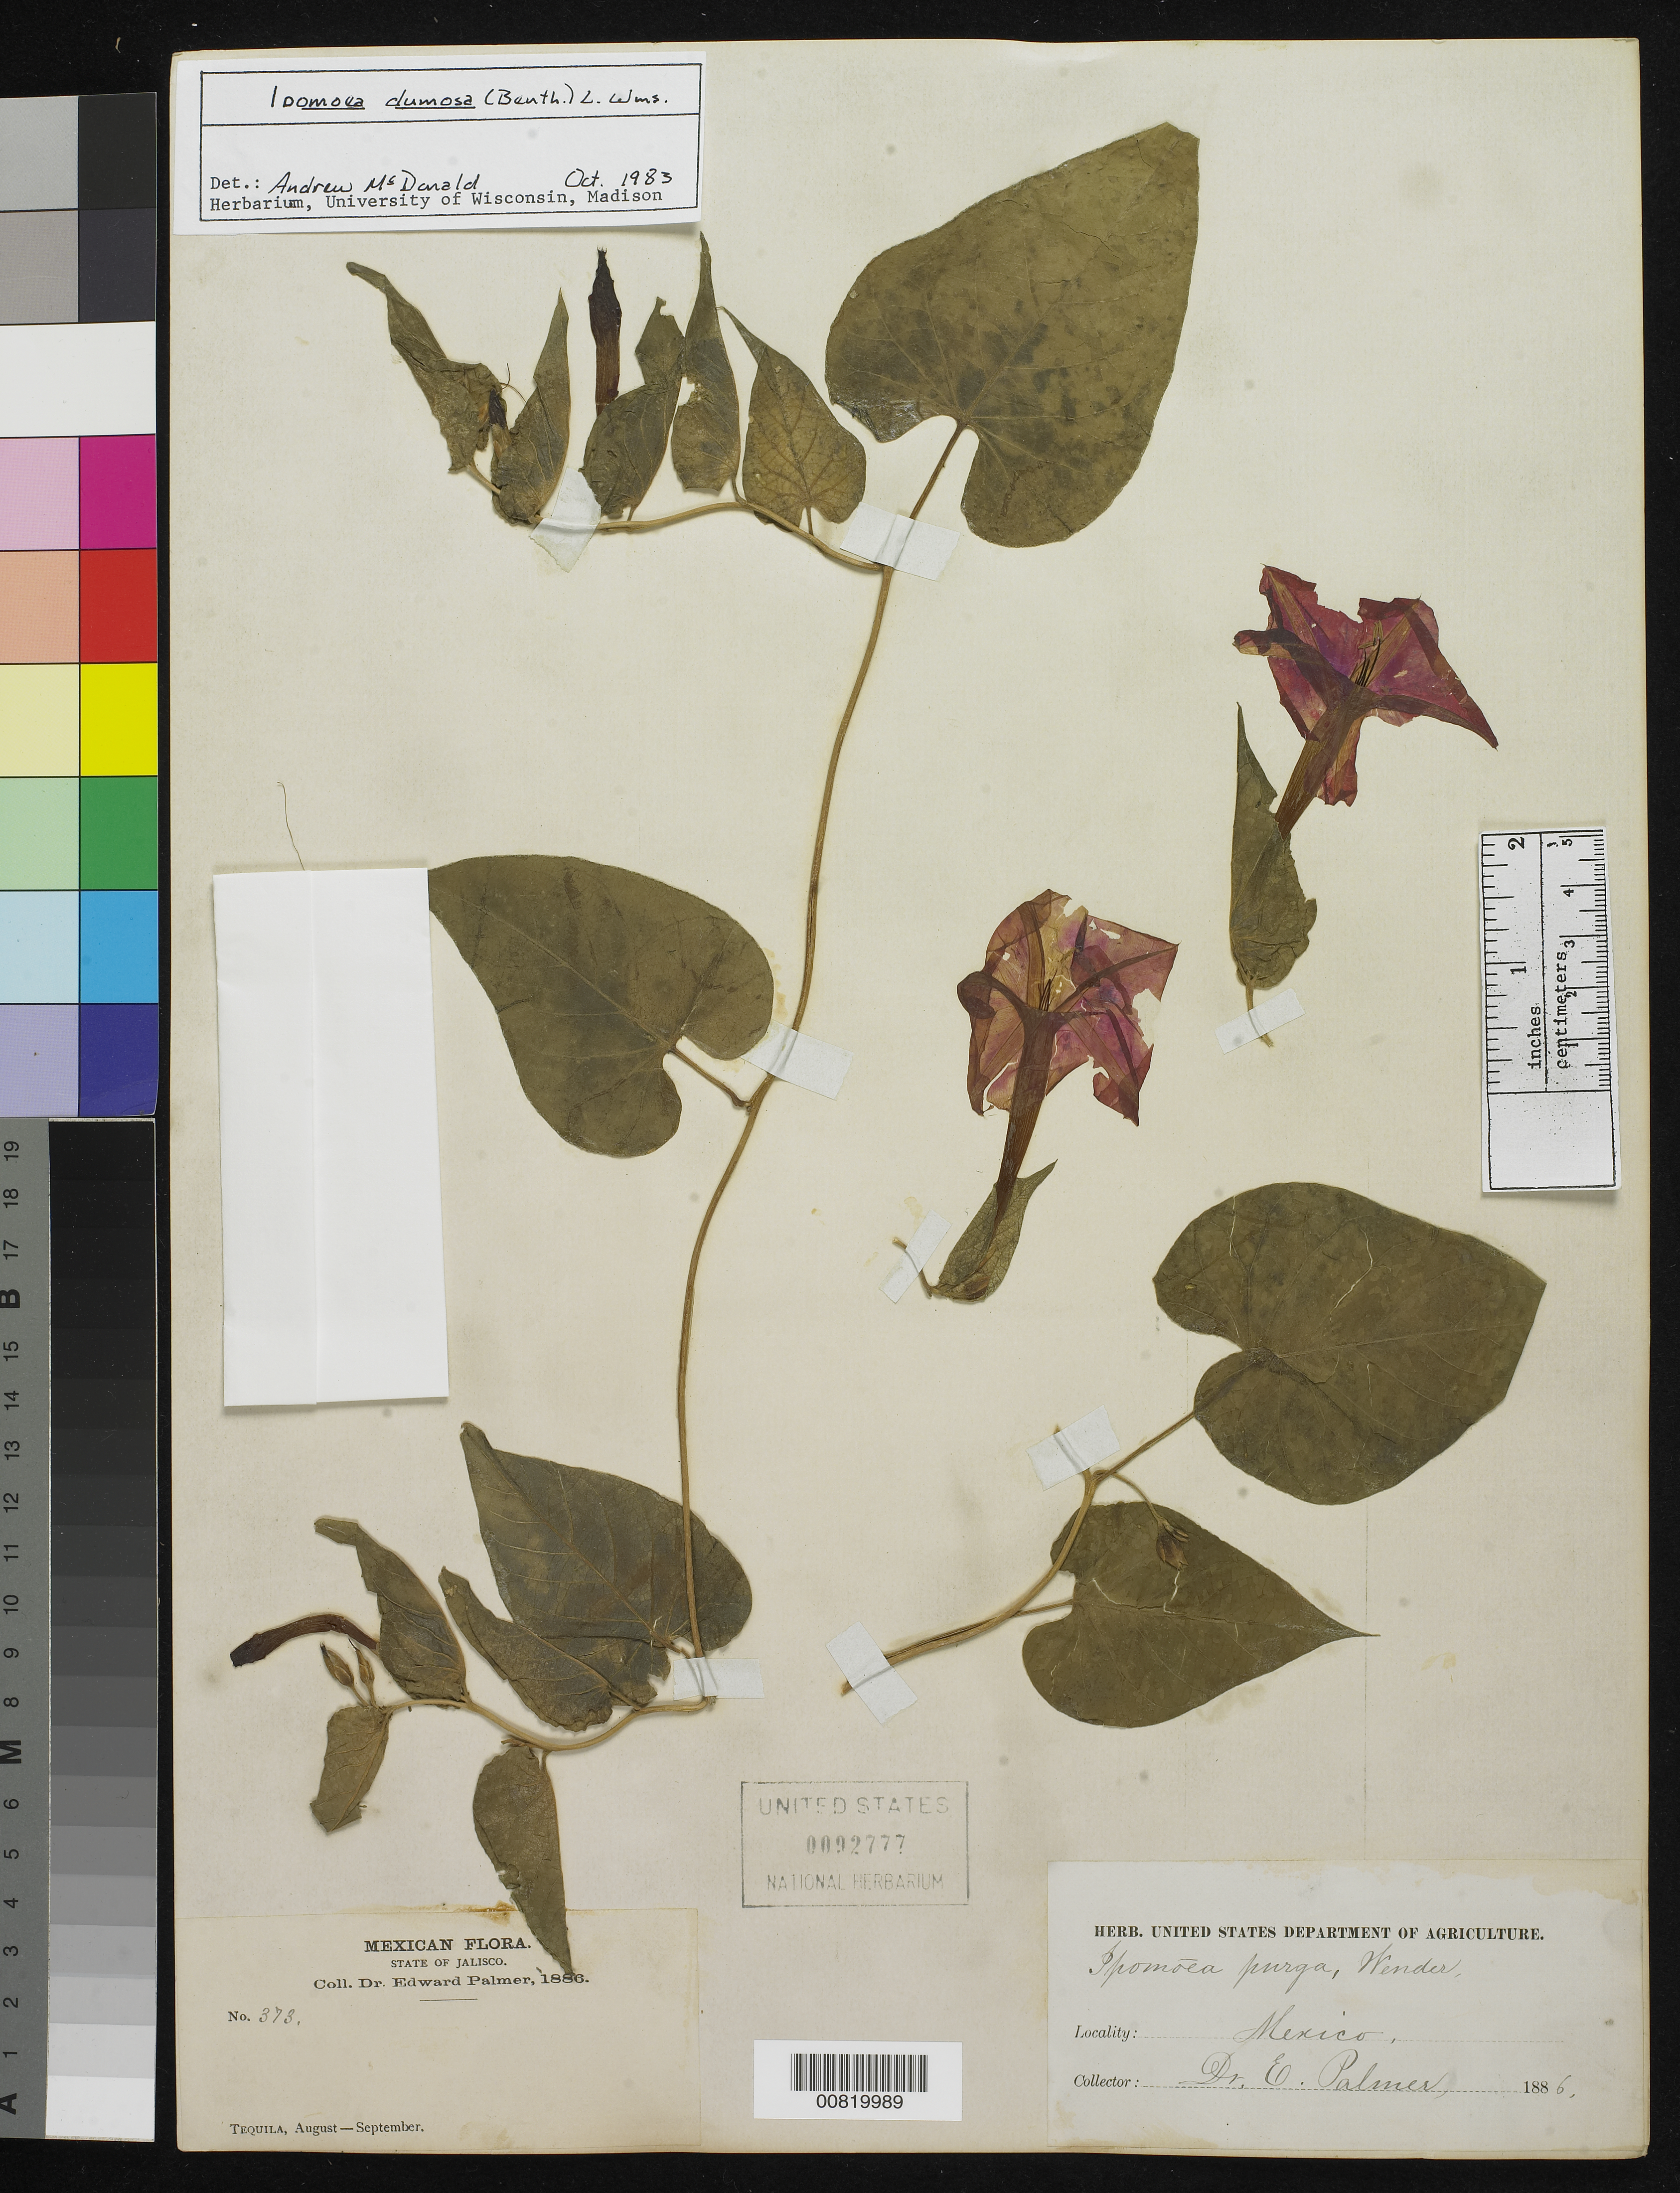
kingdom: Plantae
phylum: Tracheophyta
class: Magnoliopsida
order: Solanales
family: Convolvulaceae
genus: Ipomoea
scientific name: Ipomoea dumosa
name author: (Benth.) L.O. Williams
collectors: E. Palmer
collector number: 373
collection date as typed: Aug 1886 to -- Sep 1886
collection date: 1886-08/1886-09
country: Mexico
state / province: Jalisco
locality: Tequila, Jalisco.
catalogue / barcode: US 92777